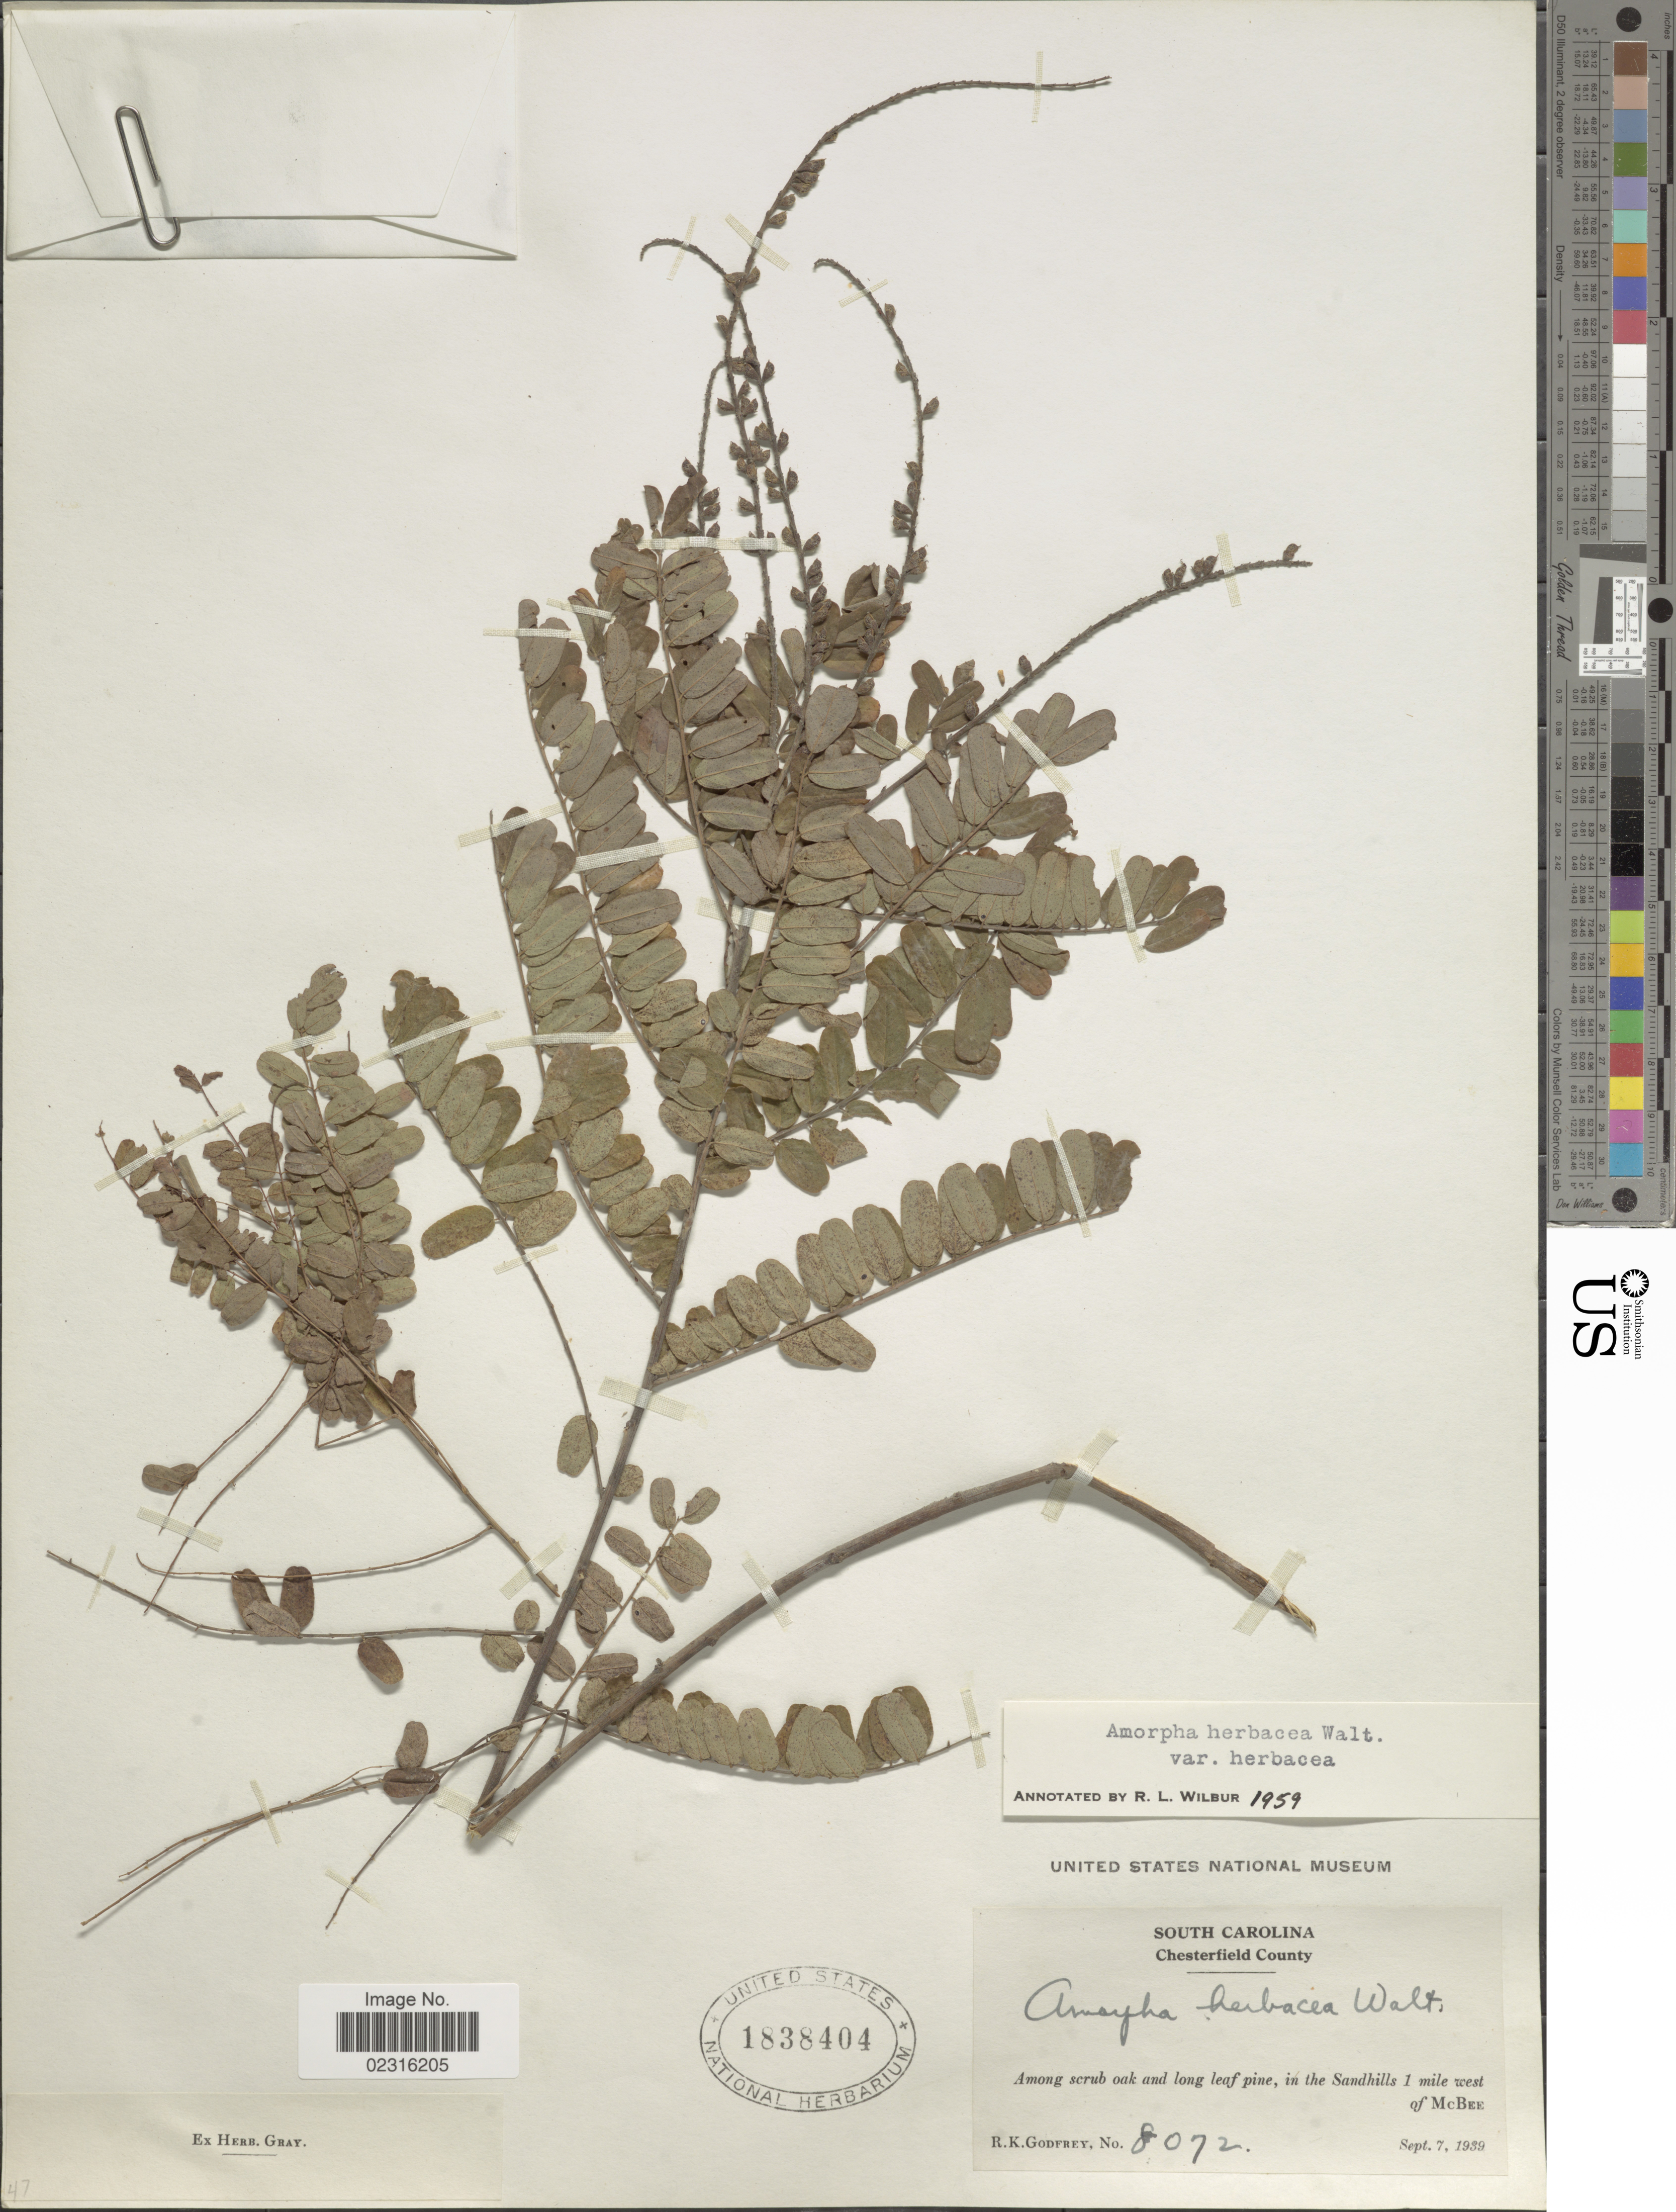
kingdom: Plantae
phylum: Tracheophyta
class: Magnoliopsida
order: Fabales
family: Fabaceae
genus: Amorpha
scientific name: Amorpha herbacea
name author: Schltdl.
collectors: R. K. Godfrey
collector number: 8072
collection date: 1939-09-07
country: United States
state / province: South Carolina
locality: Chesterfield County, among scrubs oak and long leaf pine, in the Sandhills 1 mile west of McBee.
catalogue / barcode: US 1838404